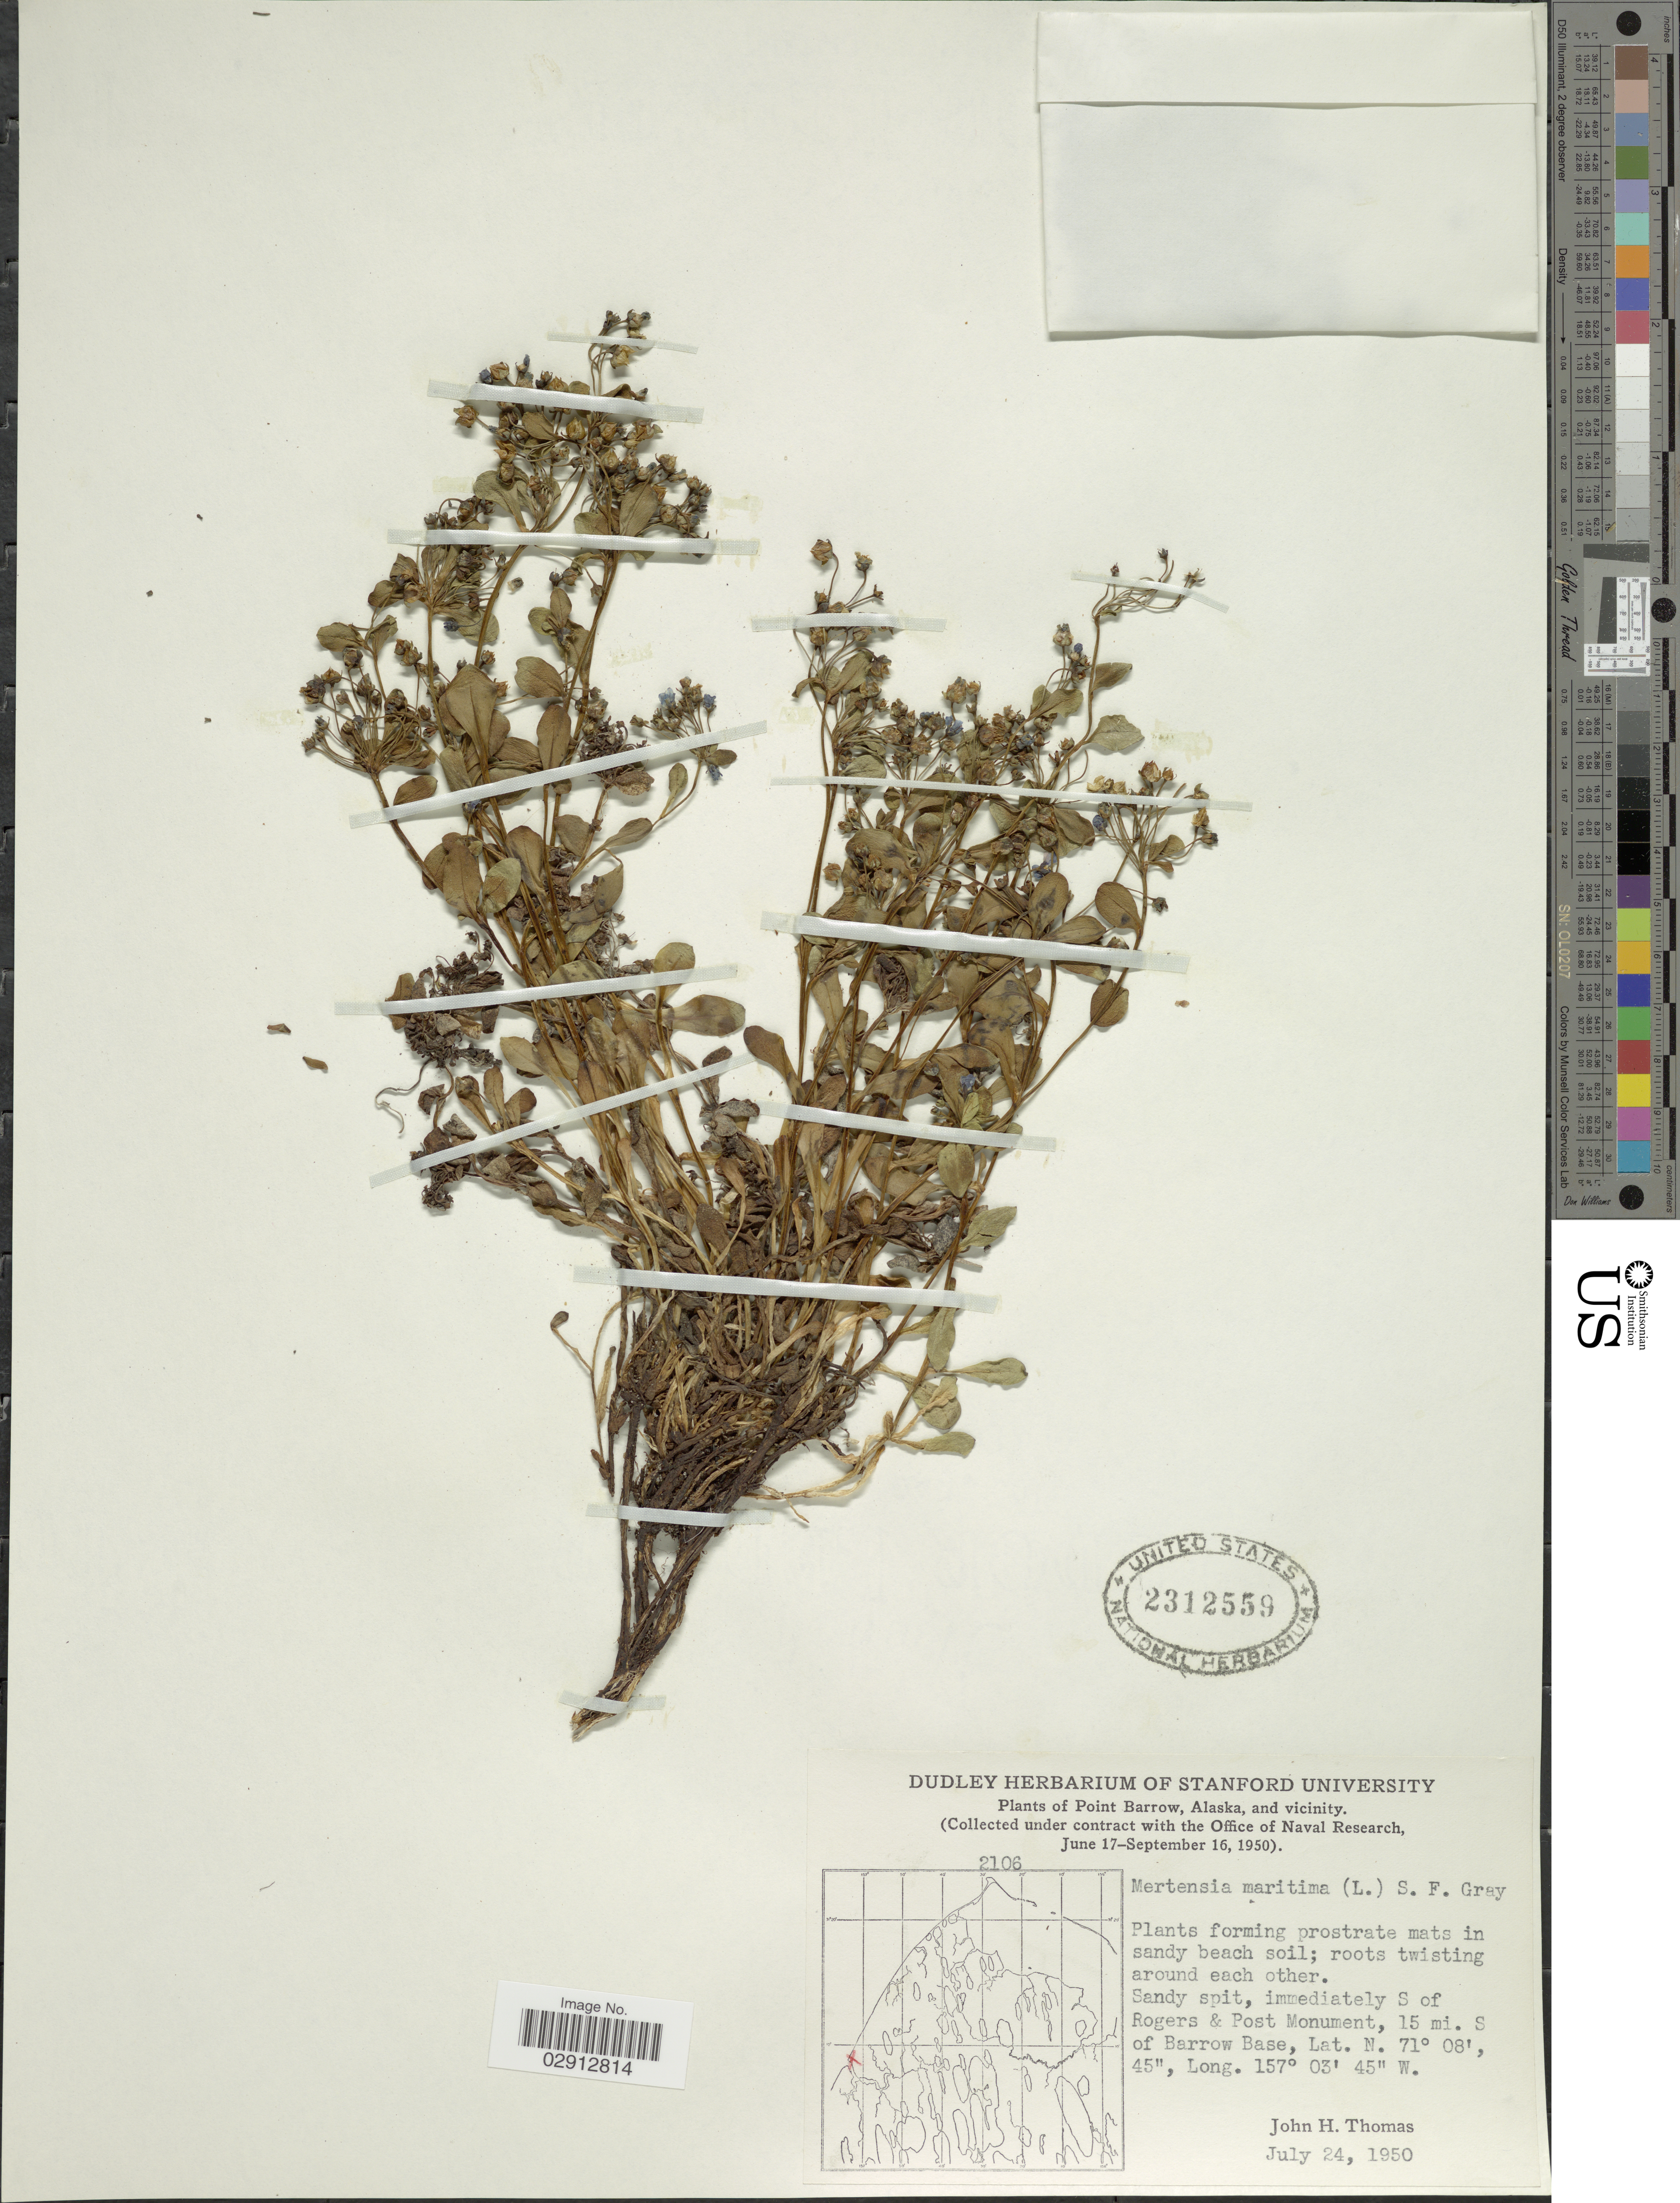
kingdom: Plantae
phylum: Tracheophyta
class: Magnoliopsida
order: Boraginales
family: Boraginaceae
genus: Mertensia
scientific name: Mertensia maritima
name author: (L.) S.F. Gray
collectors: J. H. Thomas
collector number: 2106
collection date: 1950-07-24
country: United States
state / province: Alaska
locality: Point Barrow, and vicinity. Immediately S of Rogers & Post Monument, 15 mi. S of Barrow Base.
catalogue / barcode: US 2312559